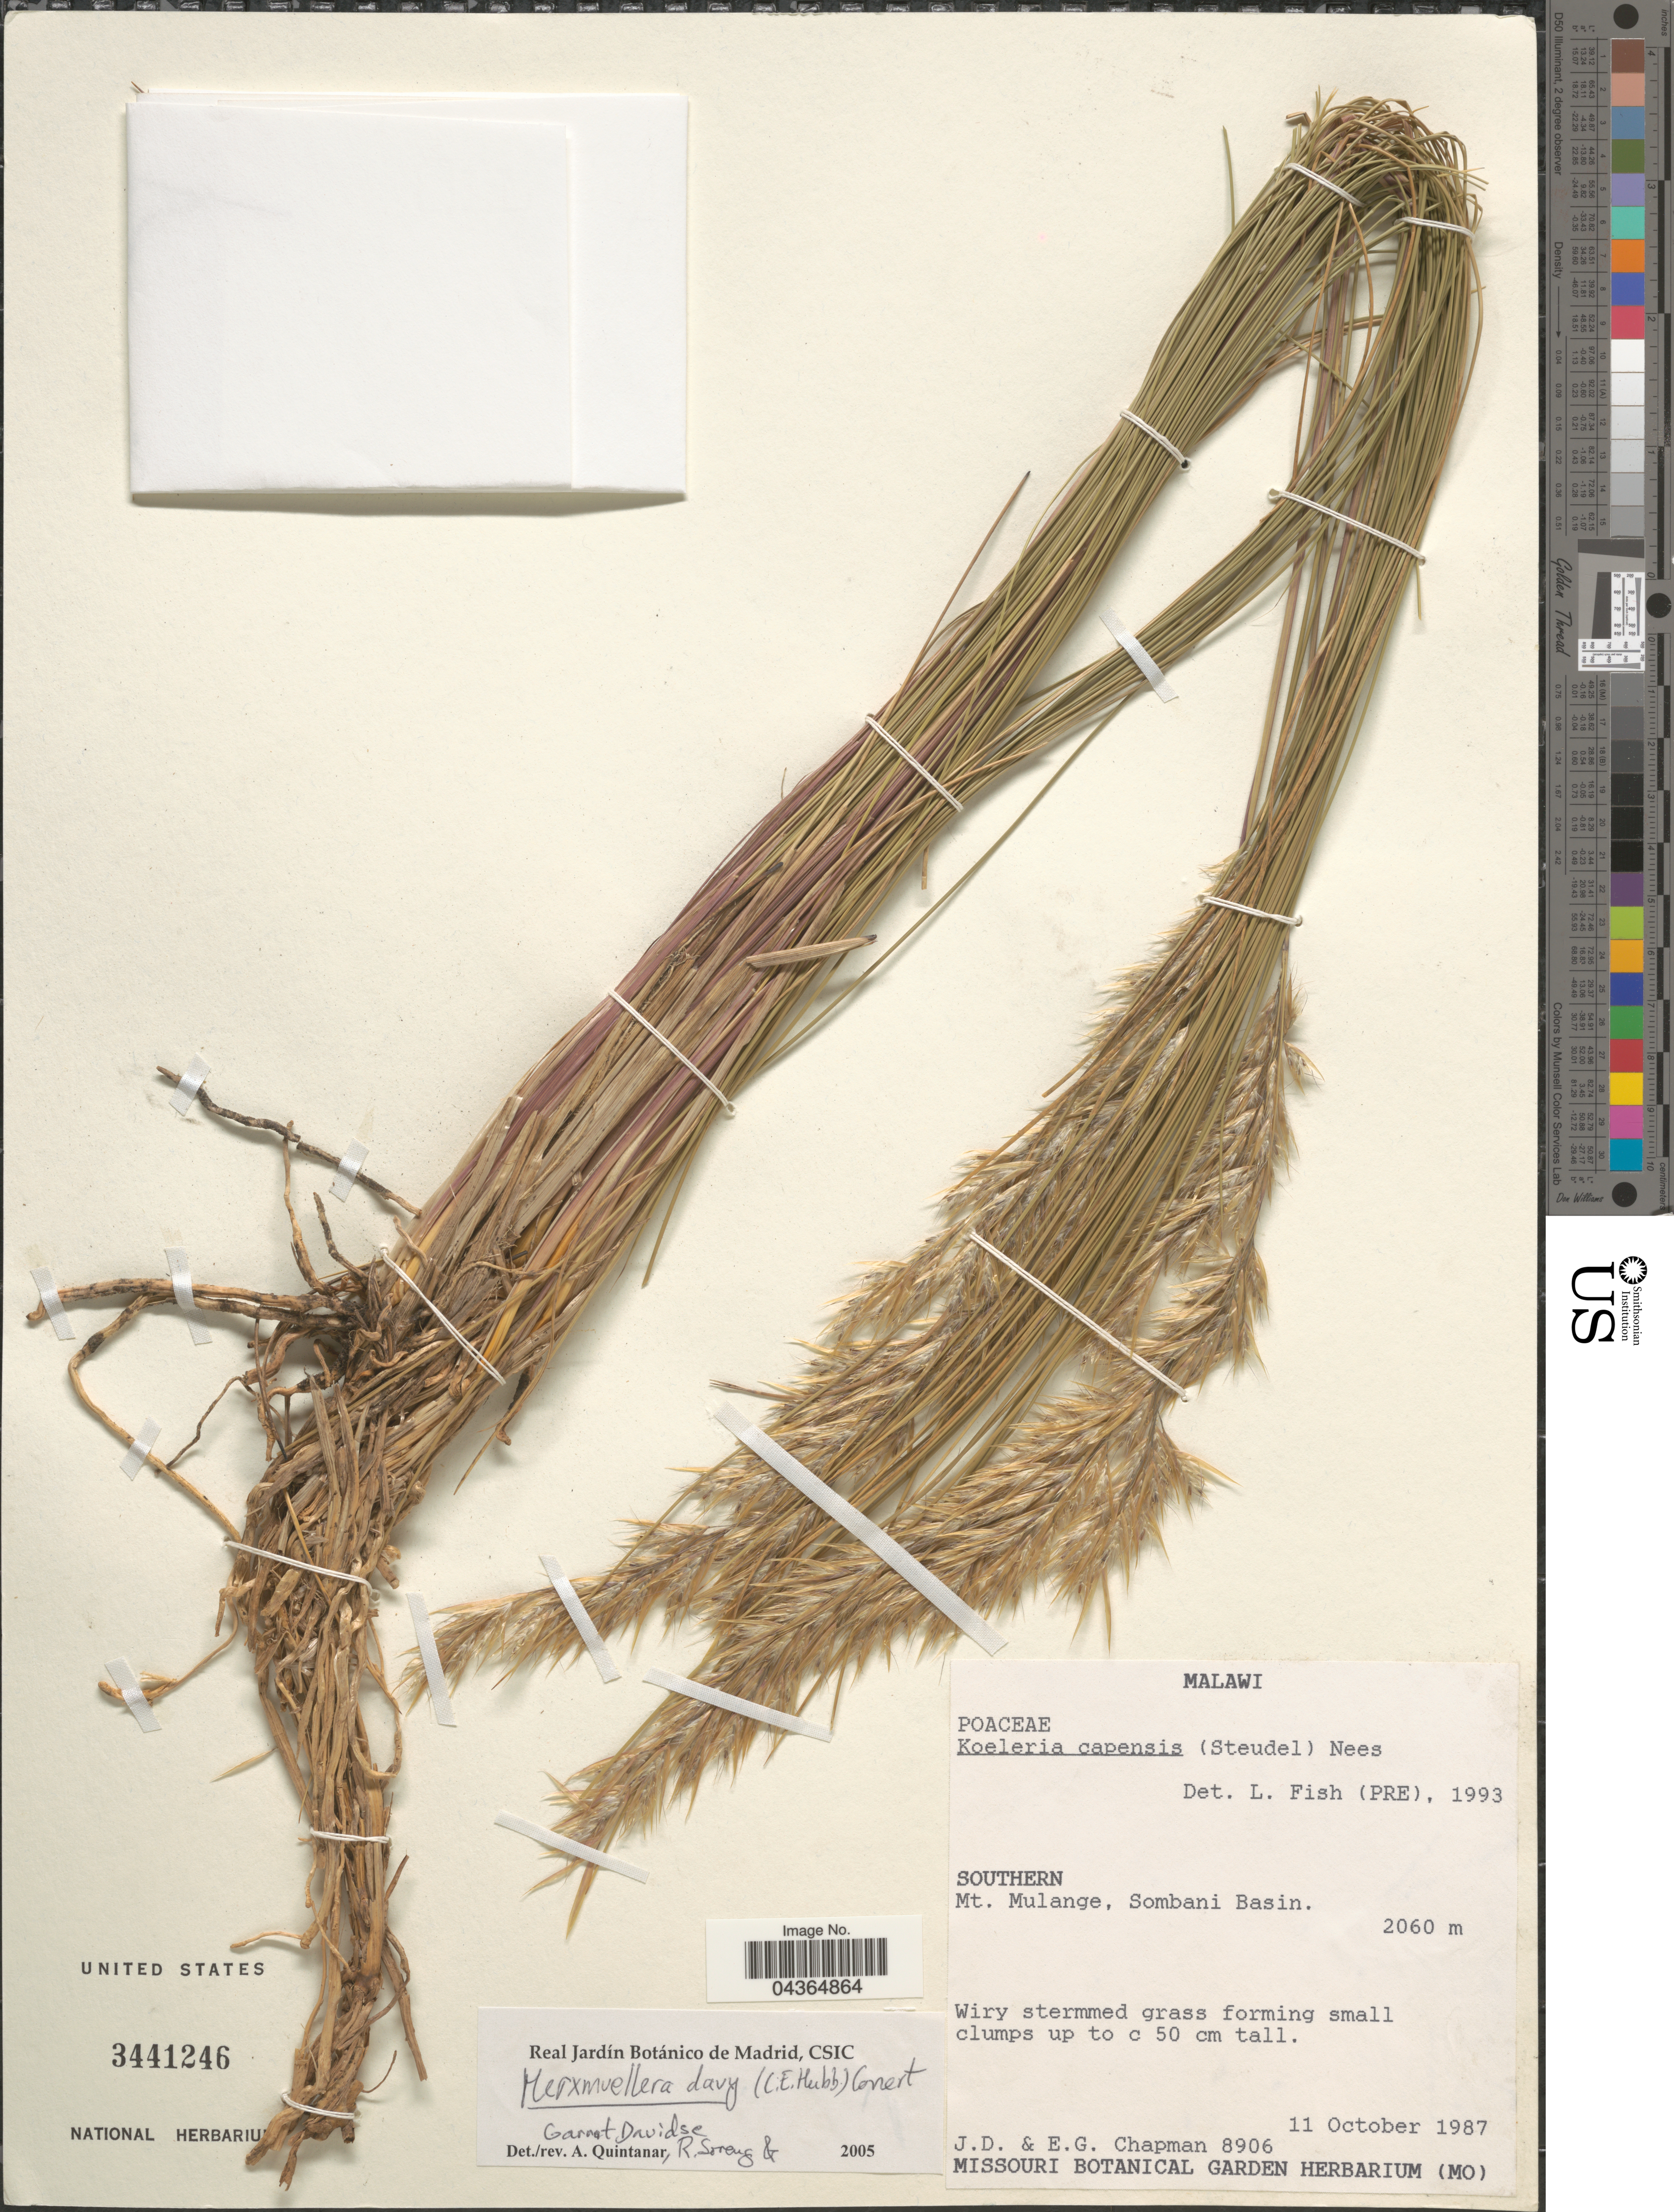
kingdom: Plantae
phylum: Tracheophyta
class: Liliopsida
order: Poales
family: Poaceae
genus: Merxmuellera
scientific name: Merxmuellera davyi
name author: (C. E. Hubb.) Conert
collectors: J. D. Chapman & E. Chapman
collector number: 8906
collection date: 1987-10-11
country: Malawi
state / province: Southern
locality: Mt. Mulange, Sombani Basin.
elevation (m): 2060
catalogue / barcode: US 3441246